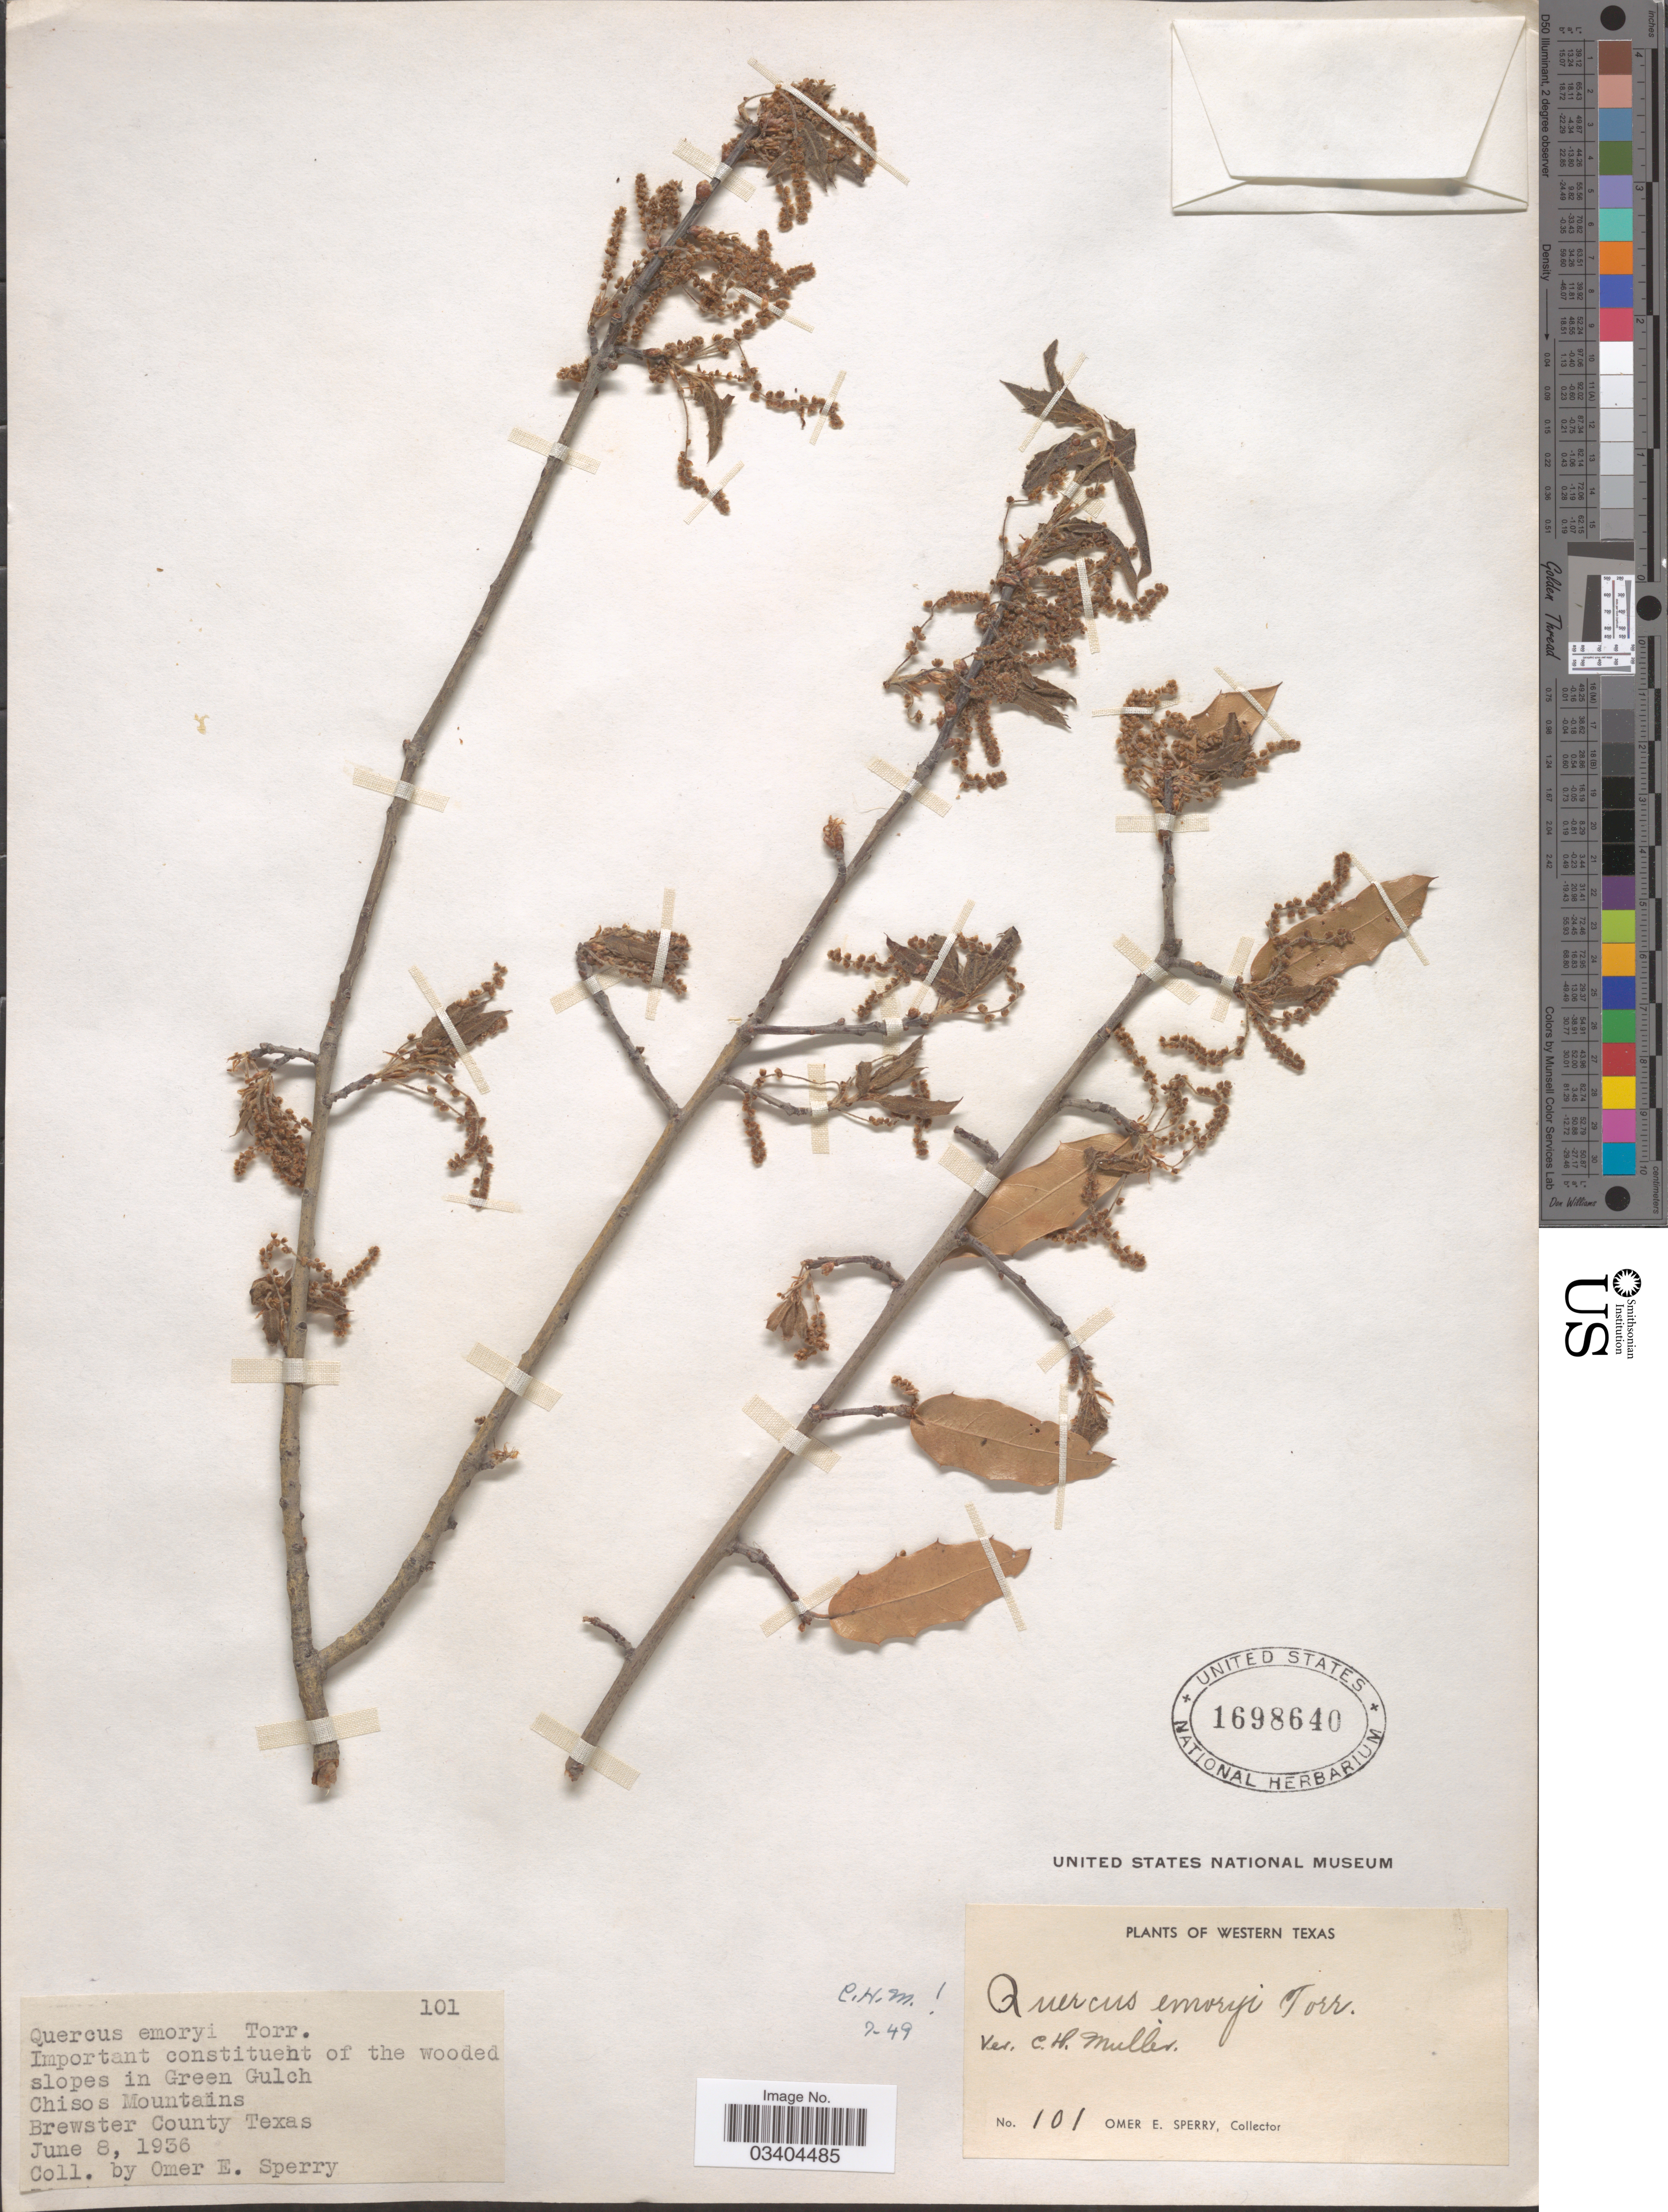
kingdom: Plantae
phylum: Tracheophyta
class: Magnoliopsida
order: Fagales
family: Fagaceae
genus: Quercus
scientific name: Quercus emoryi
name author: Torr. in Emory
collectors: O. E. Sperry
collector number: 101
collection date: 1936-06-08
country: United States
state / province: Texas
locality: Slopes in Green Gulch. Chisos Mountains. Brewster County.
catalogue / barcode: US 1698640